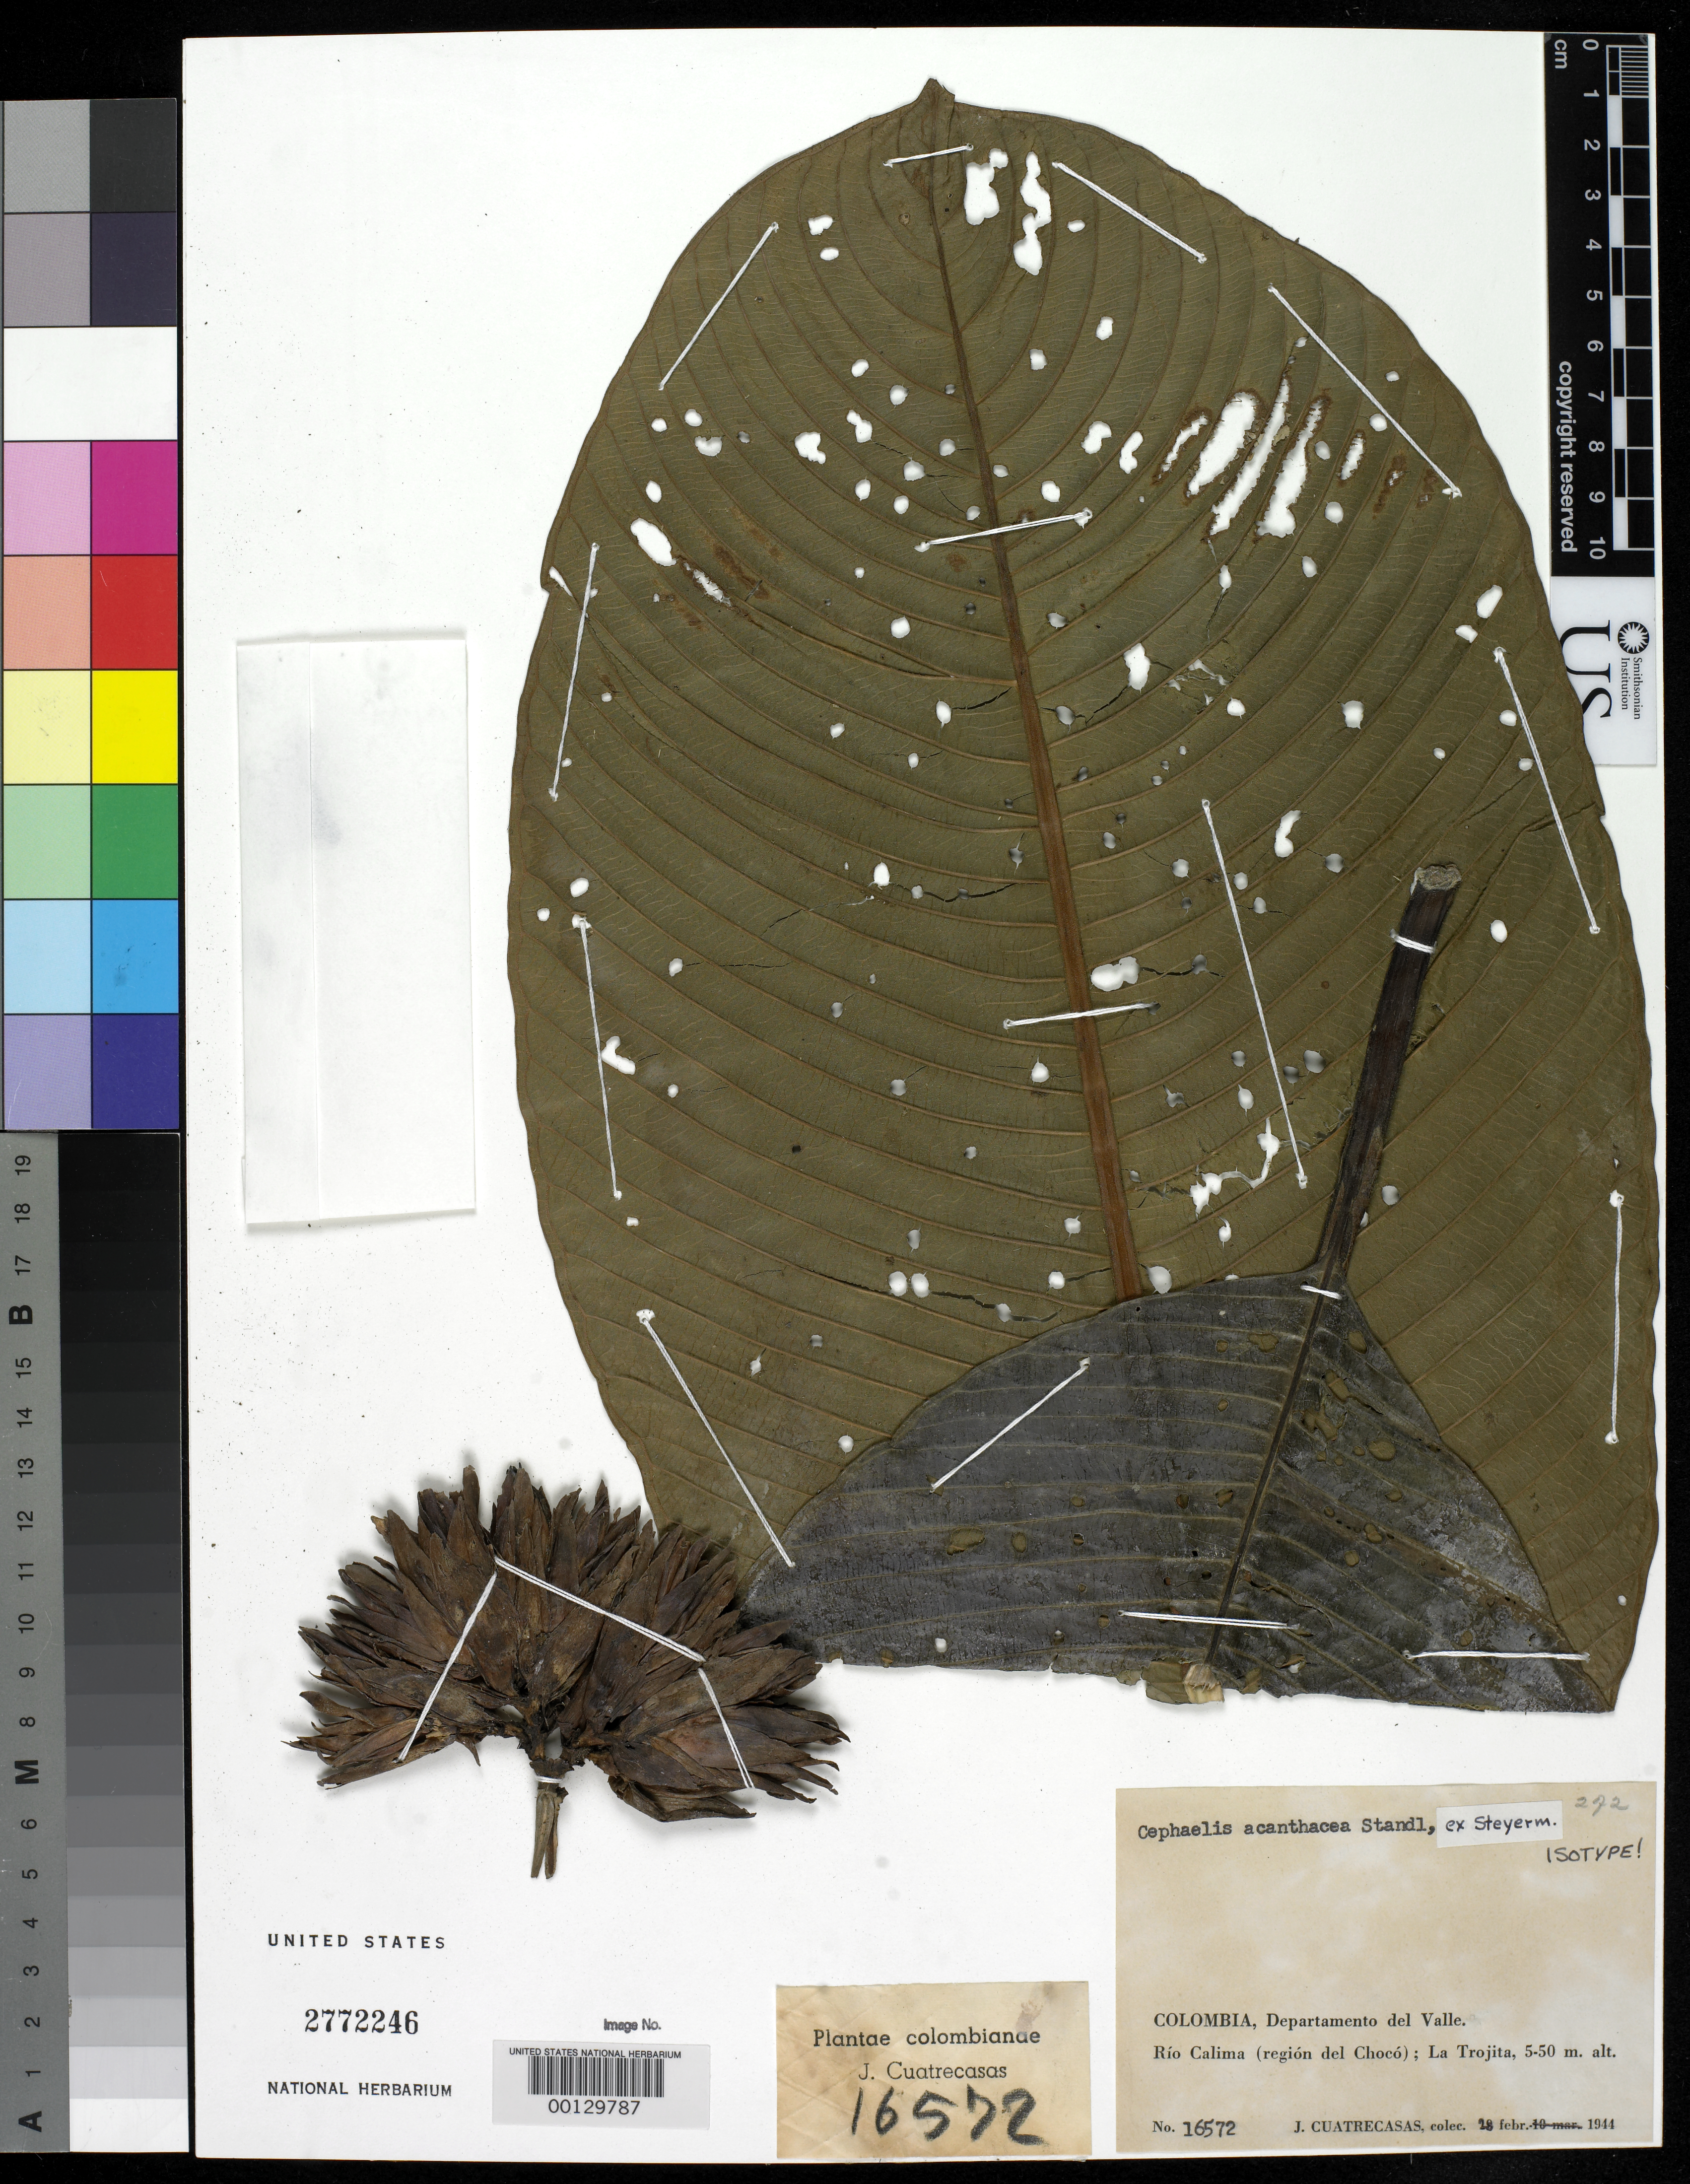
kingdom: Plantae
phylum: Tracheophyta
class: Magnoliopsida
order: Gentianales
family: Rubiaceae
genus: Cephaelis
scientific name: Cephaelis acanthacea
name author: Standl. ex Steyerm.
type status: Isotype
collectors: J. Cuatrecasas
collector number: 16572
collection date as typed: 19 Feb 1944 to 10 Mar 1944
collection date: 1944-02-19/1944-03-10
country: Colombia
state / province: Valle del Cauca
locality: Rio Calima (región del Chocó) La Trojita.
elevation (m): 5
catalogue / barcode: US 2772246